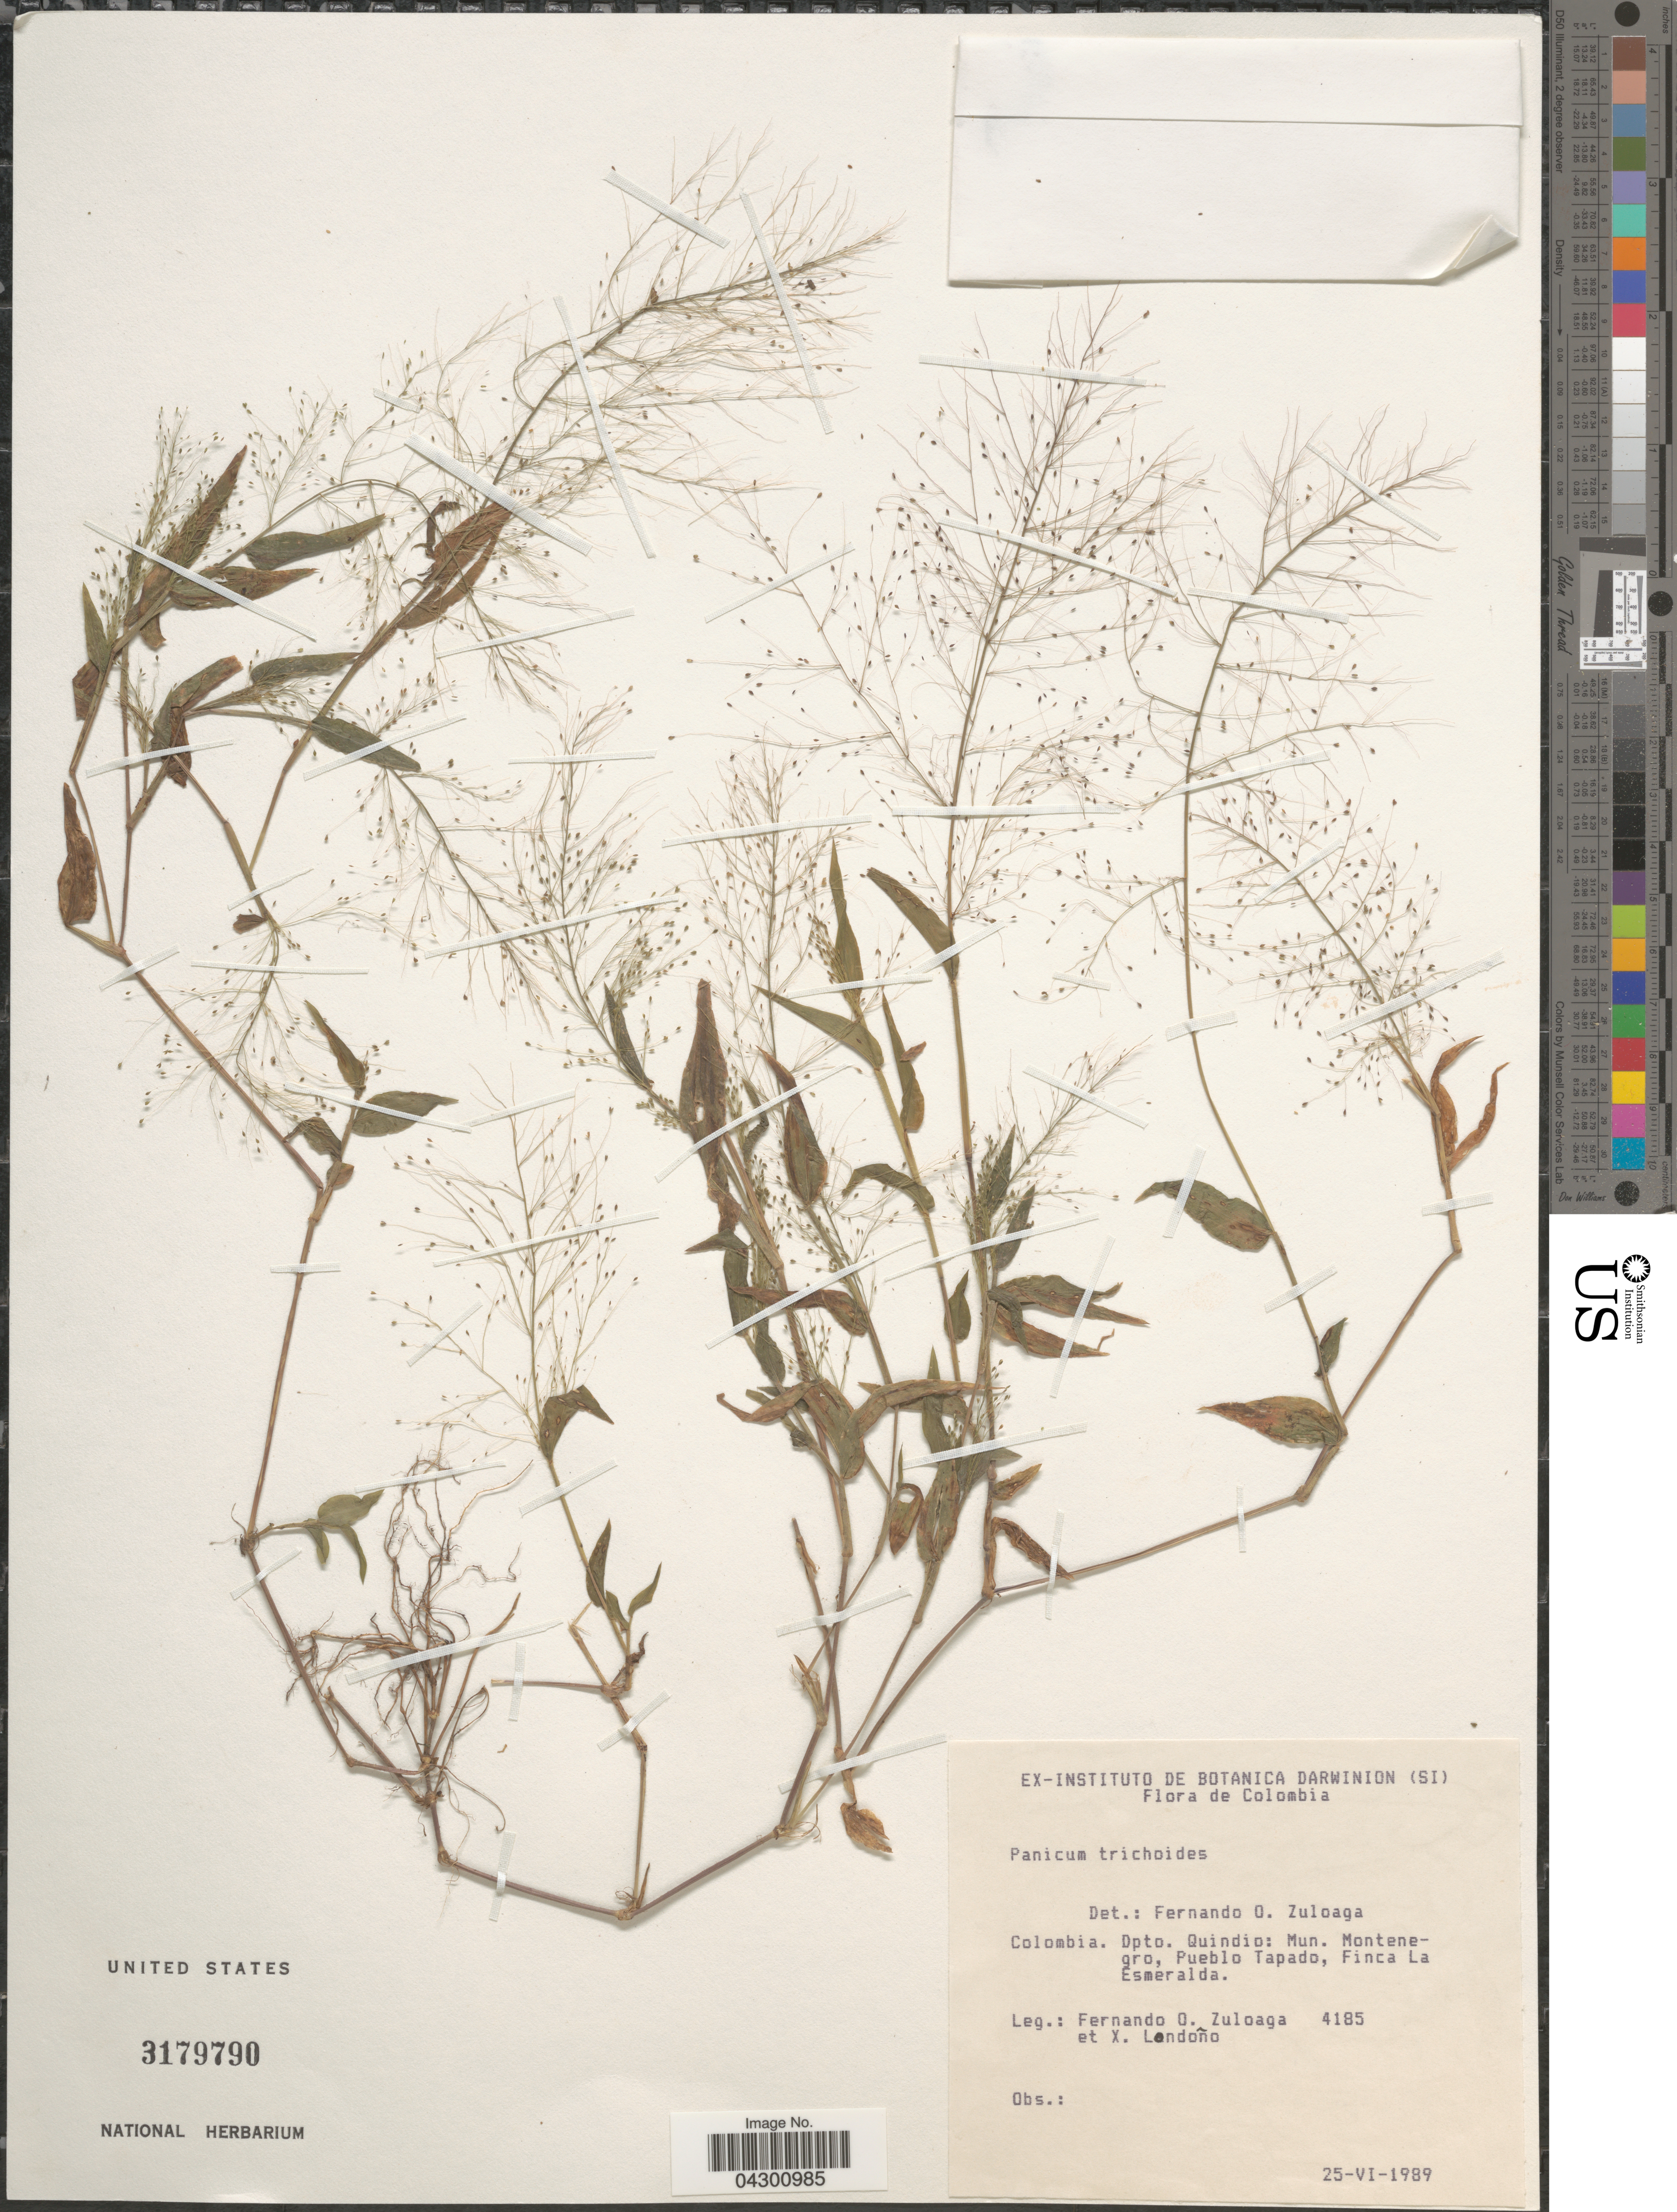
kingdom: Plantae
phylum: Tracheophyta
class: Liliopsida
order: Poales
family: Poaceae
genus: Panicum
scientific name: Panicum trichoides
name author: Sw.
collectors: F. O. Zuloaga & X. Londoño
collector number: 4185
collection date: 1989-06-25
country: Colombia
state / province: Quindío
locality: Dpto. Quindio: Mun. Montenegro, Pueblo Tapado, Finca La Esmeralda.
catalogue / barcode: US 3179790